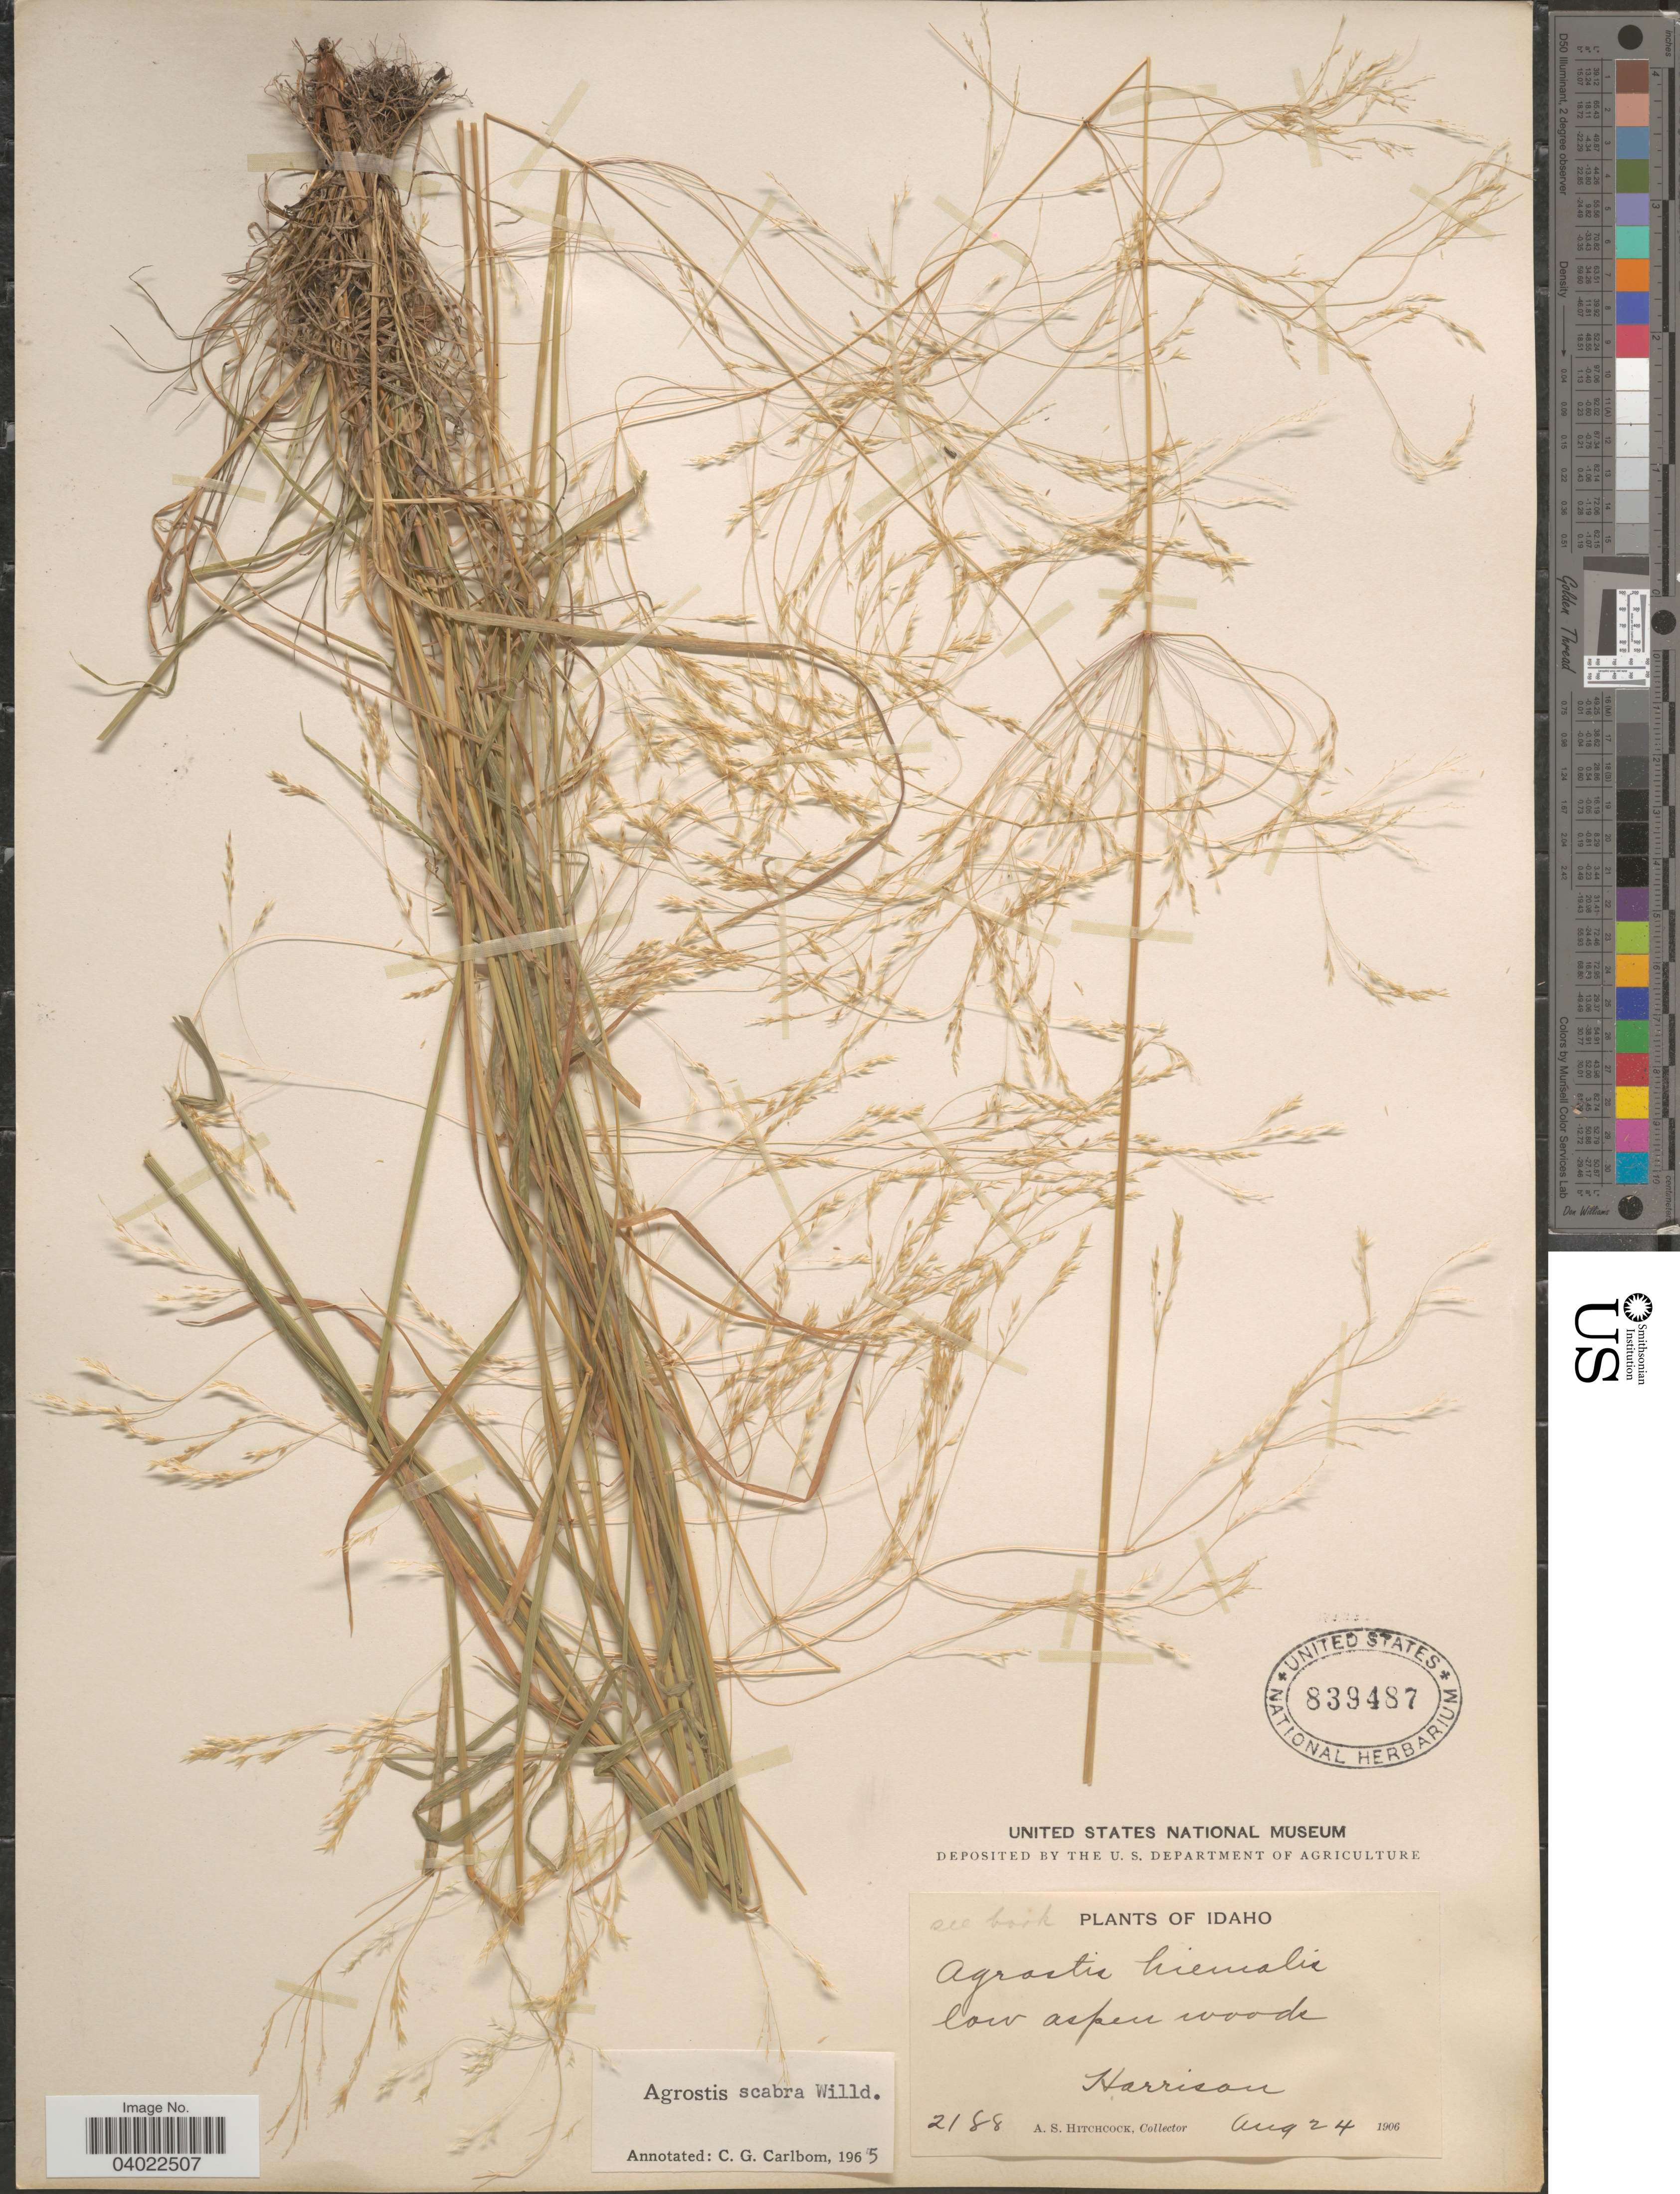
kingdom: Plantae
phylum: Tracheophyta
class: Liliopsida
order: Poales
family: Poaceae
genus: Agrostis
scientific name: Agrostis scabra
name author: Willd.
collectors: A. S. Hitchcock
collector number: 2188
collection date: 1906-08-24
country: United States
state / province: Idaho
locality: Harrison.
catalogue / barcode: US 839487